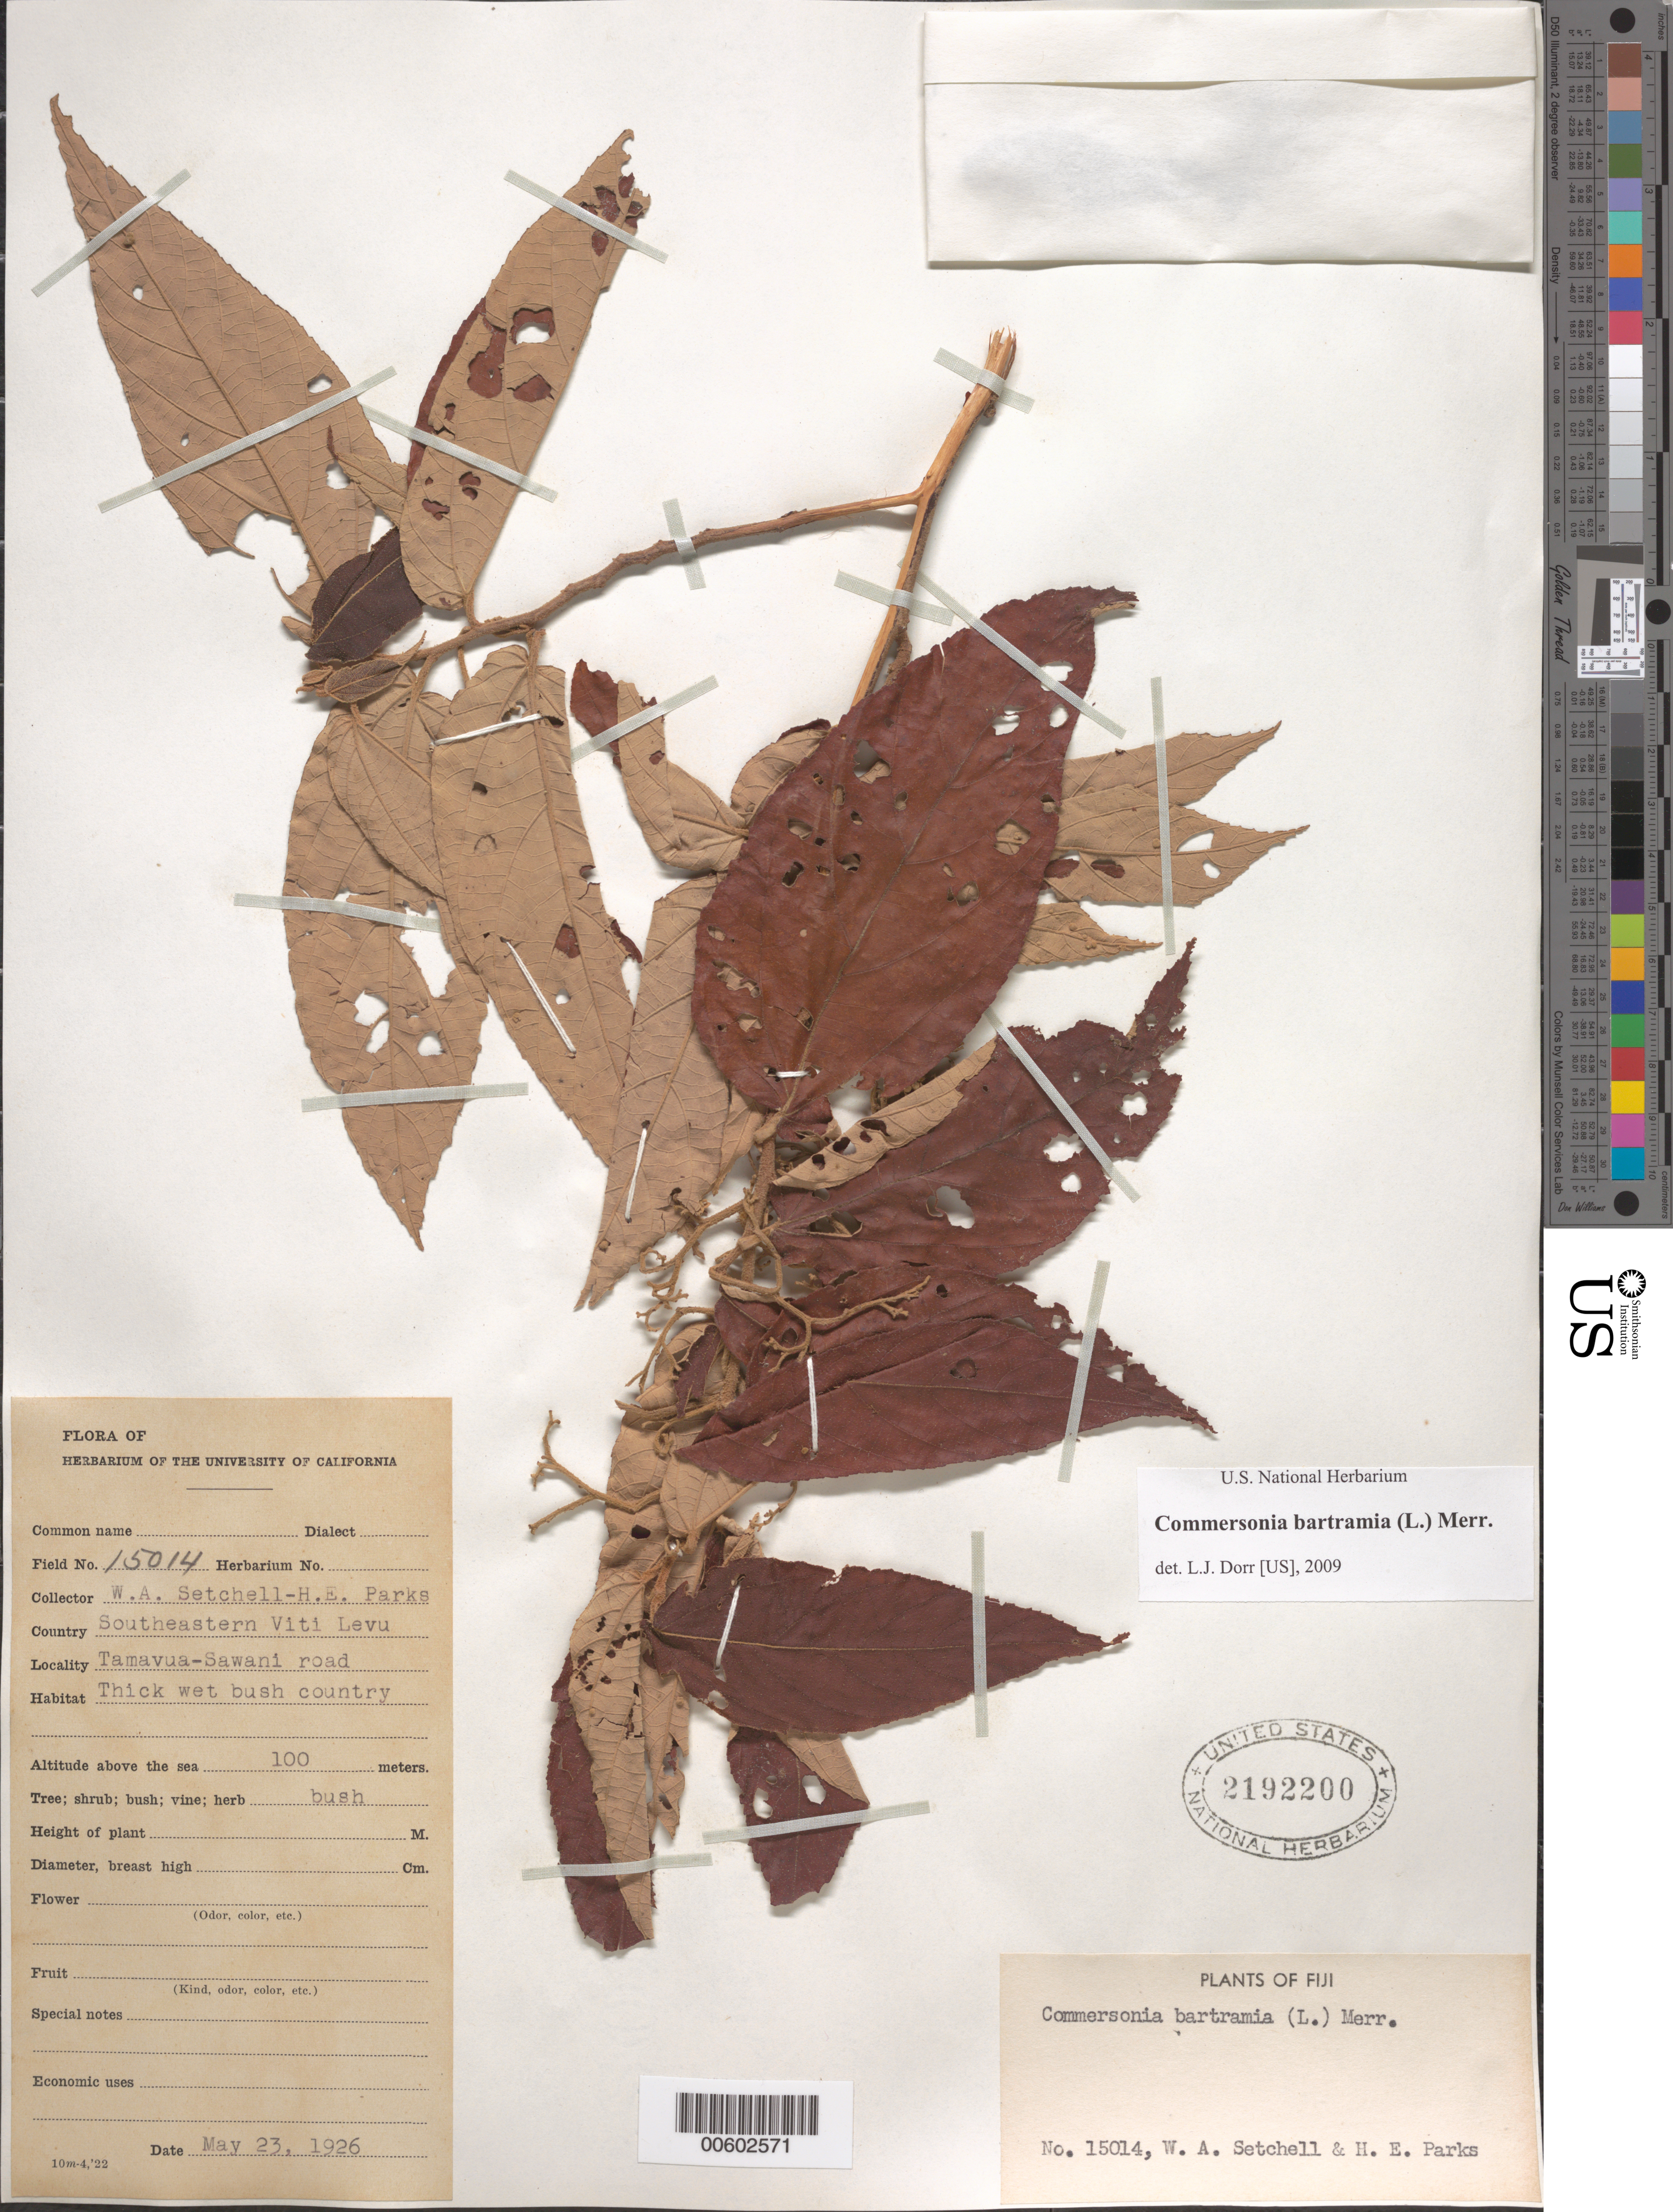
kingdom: Plantae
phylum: Tracheophyta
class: Magnoliopsida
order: Malvales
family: Malvaceae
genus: Commersonia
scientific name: Commersonia bartramia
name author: (L.) Merr.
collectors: W. Setchell & H. E. Parks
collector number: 15014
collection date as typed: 23 May 1926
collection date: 1926-05-23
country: Fiji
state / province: Central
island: Viti Levu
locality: Southeastern Viti Levu. Tamavua-Sawani road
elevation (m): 100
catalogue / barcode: US 2192200